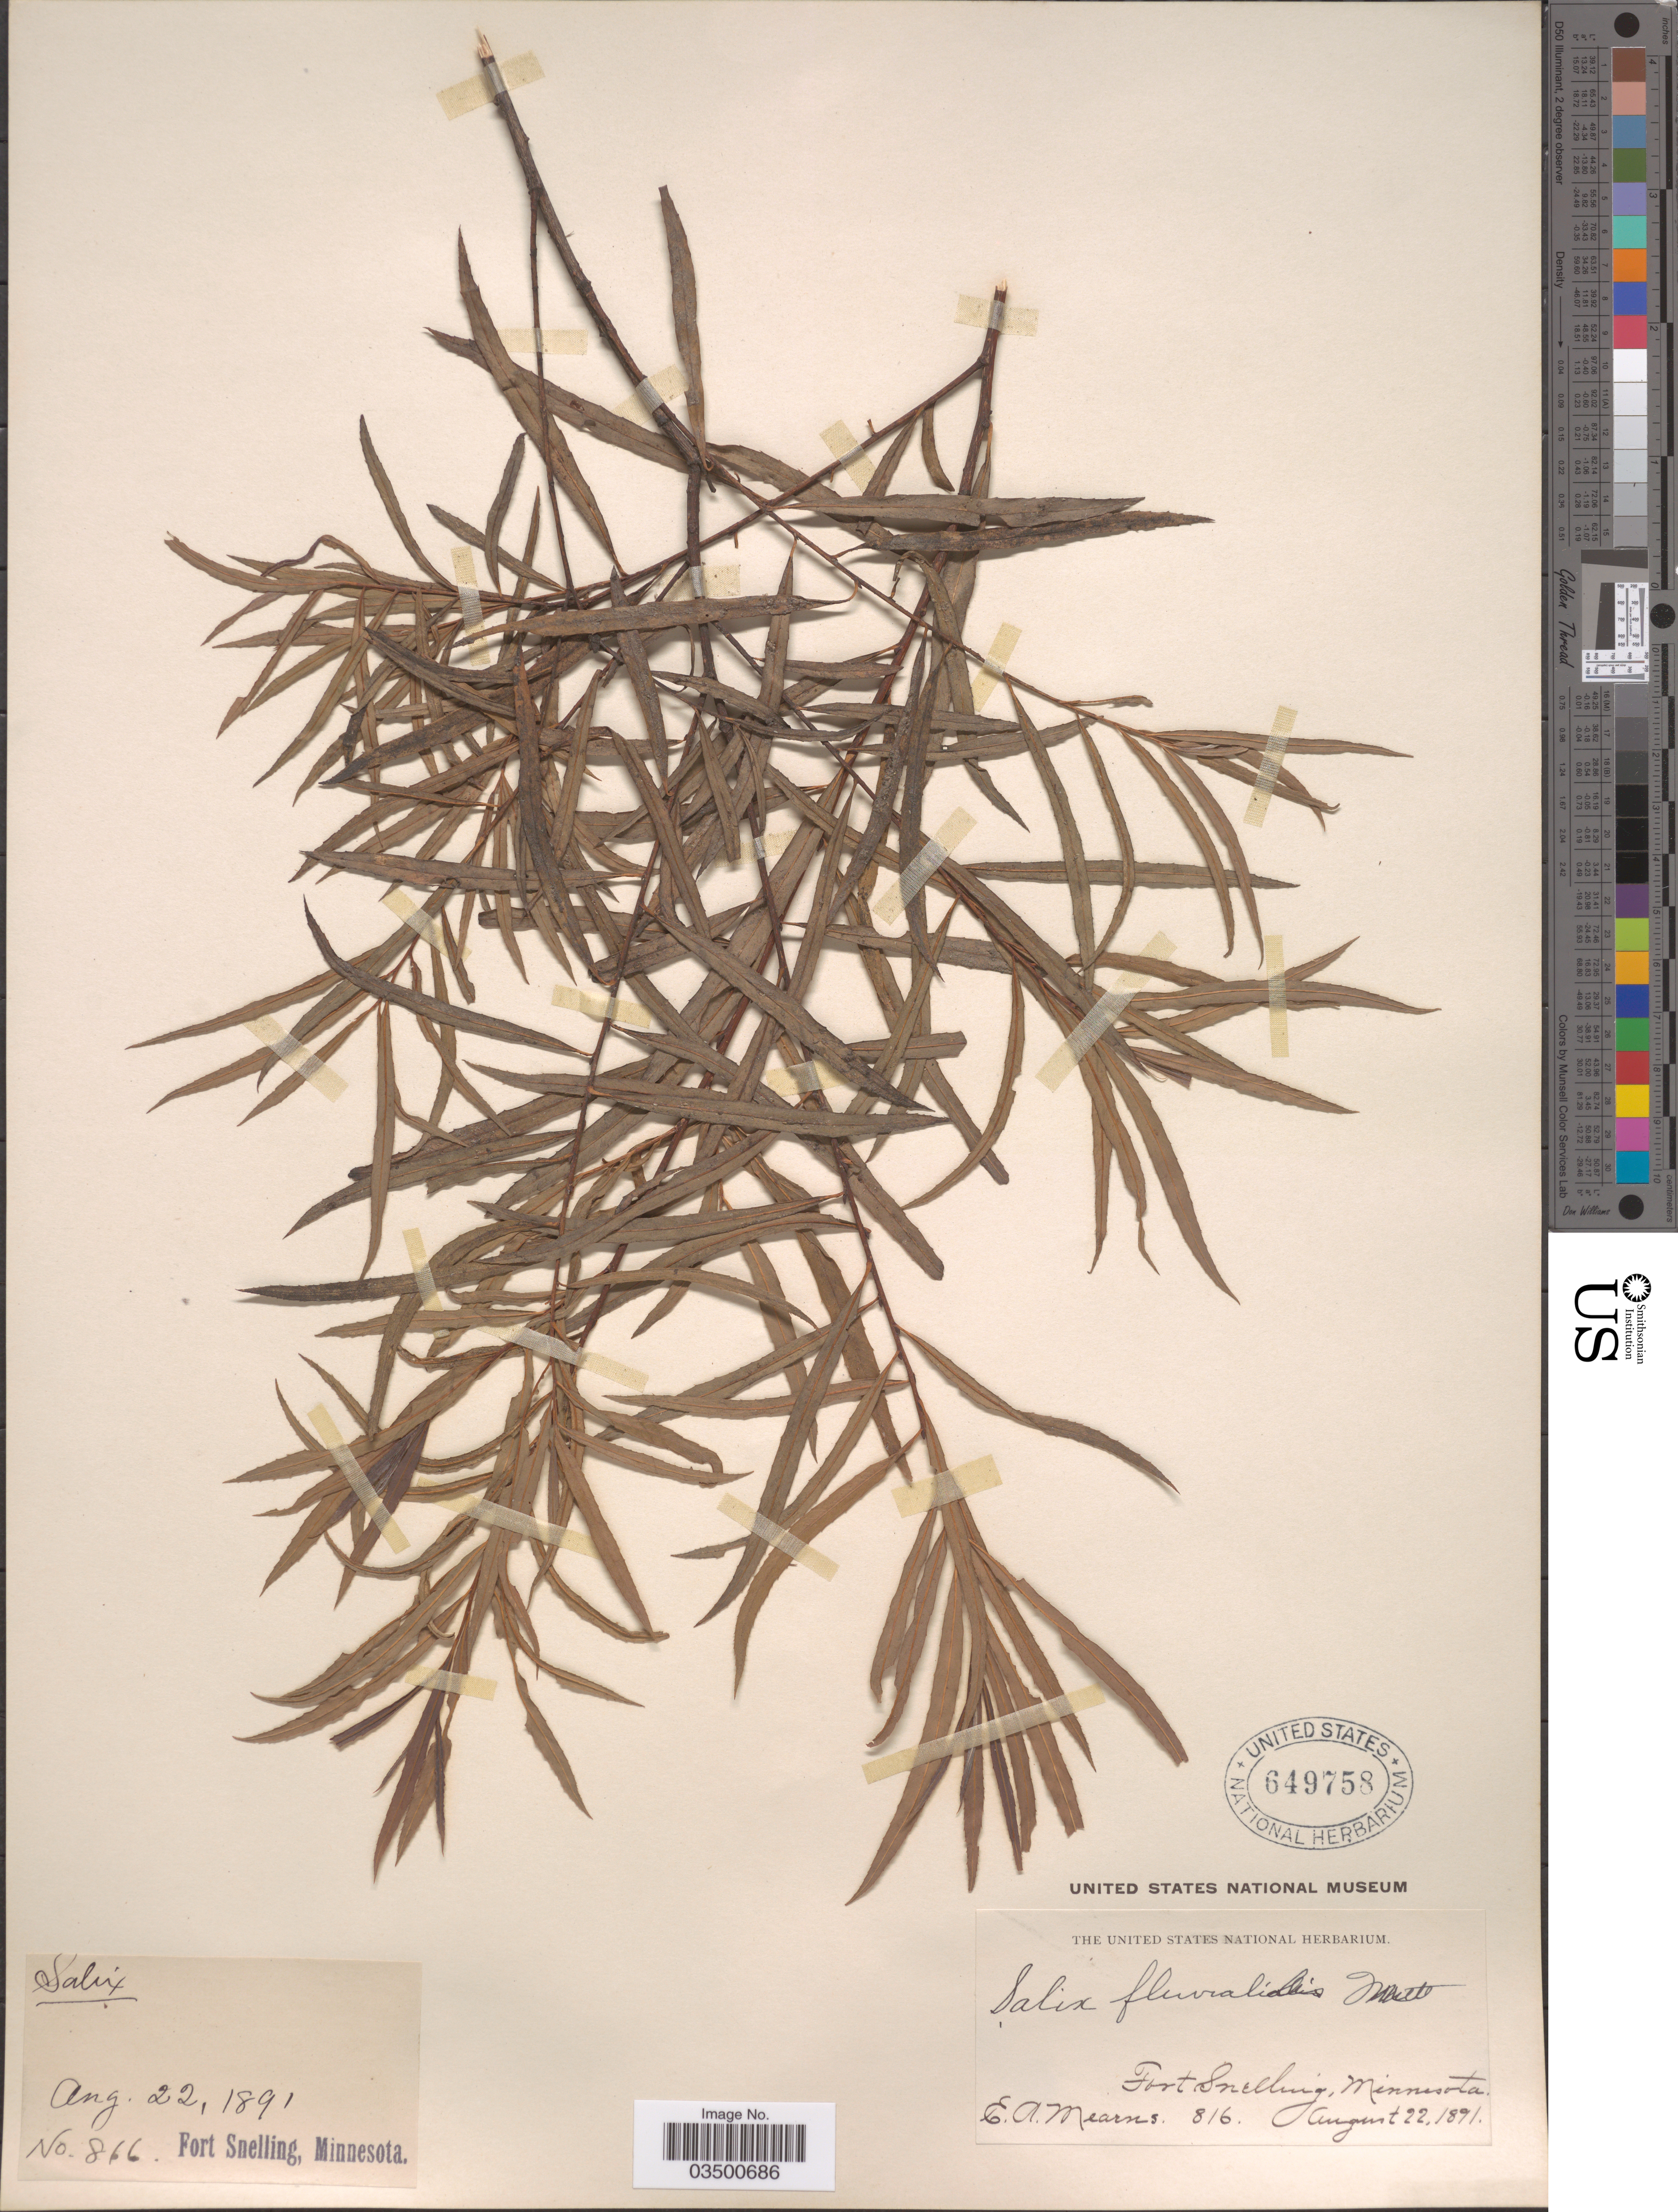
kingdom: Plantae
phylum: Tracheophyta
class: Magnoliopsida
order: Malpighiales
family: Salicaceae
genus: Salix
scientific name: Salix interior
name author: Rowlee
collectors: E. A. Mearns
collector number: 816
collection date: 1891-08-22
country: United States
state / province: Minnesota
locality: Fort Snelling.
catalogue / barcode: US 649758